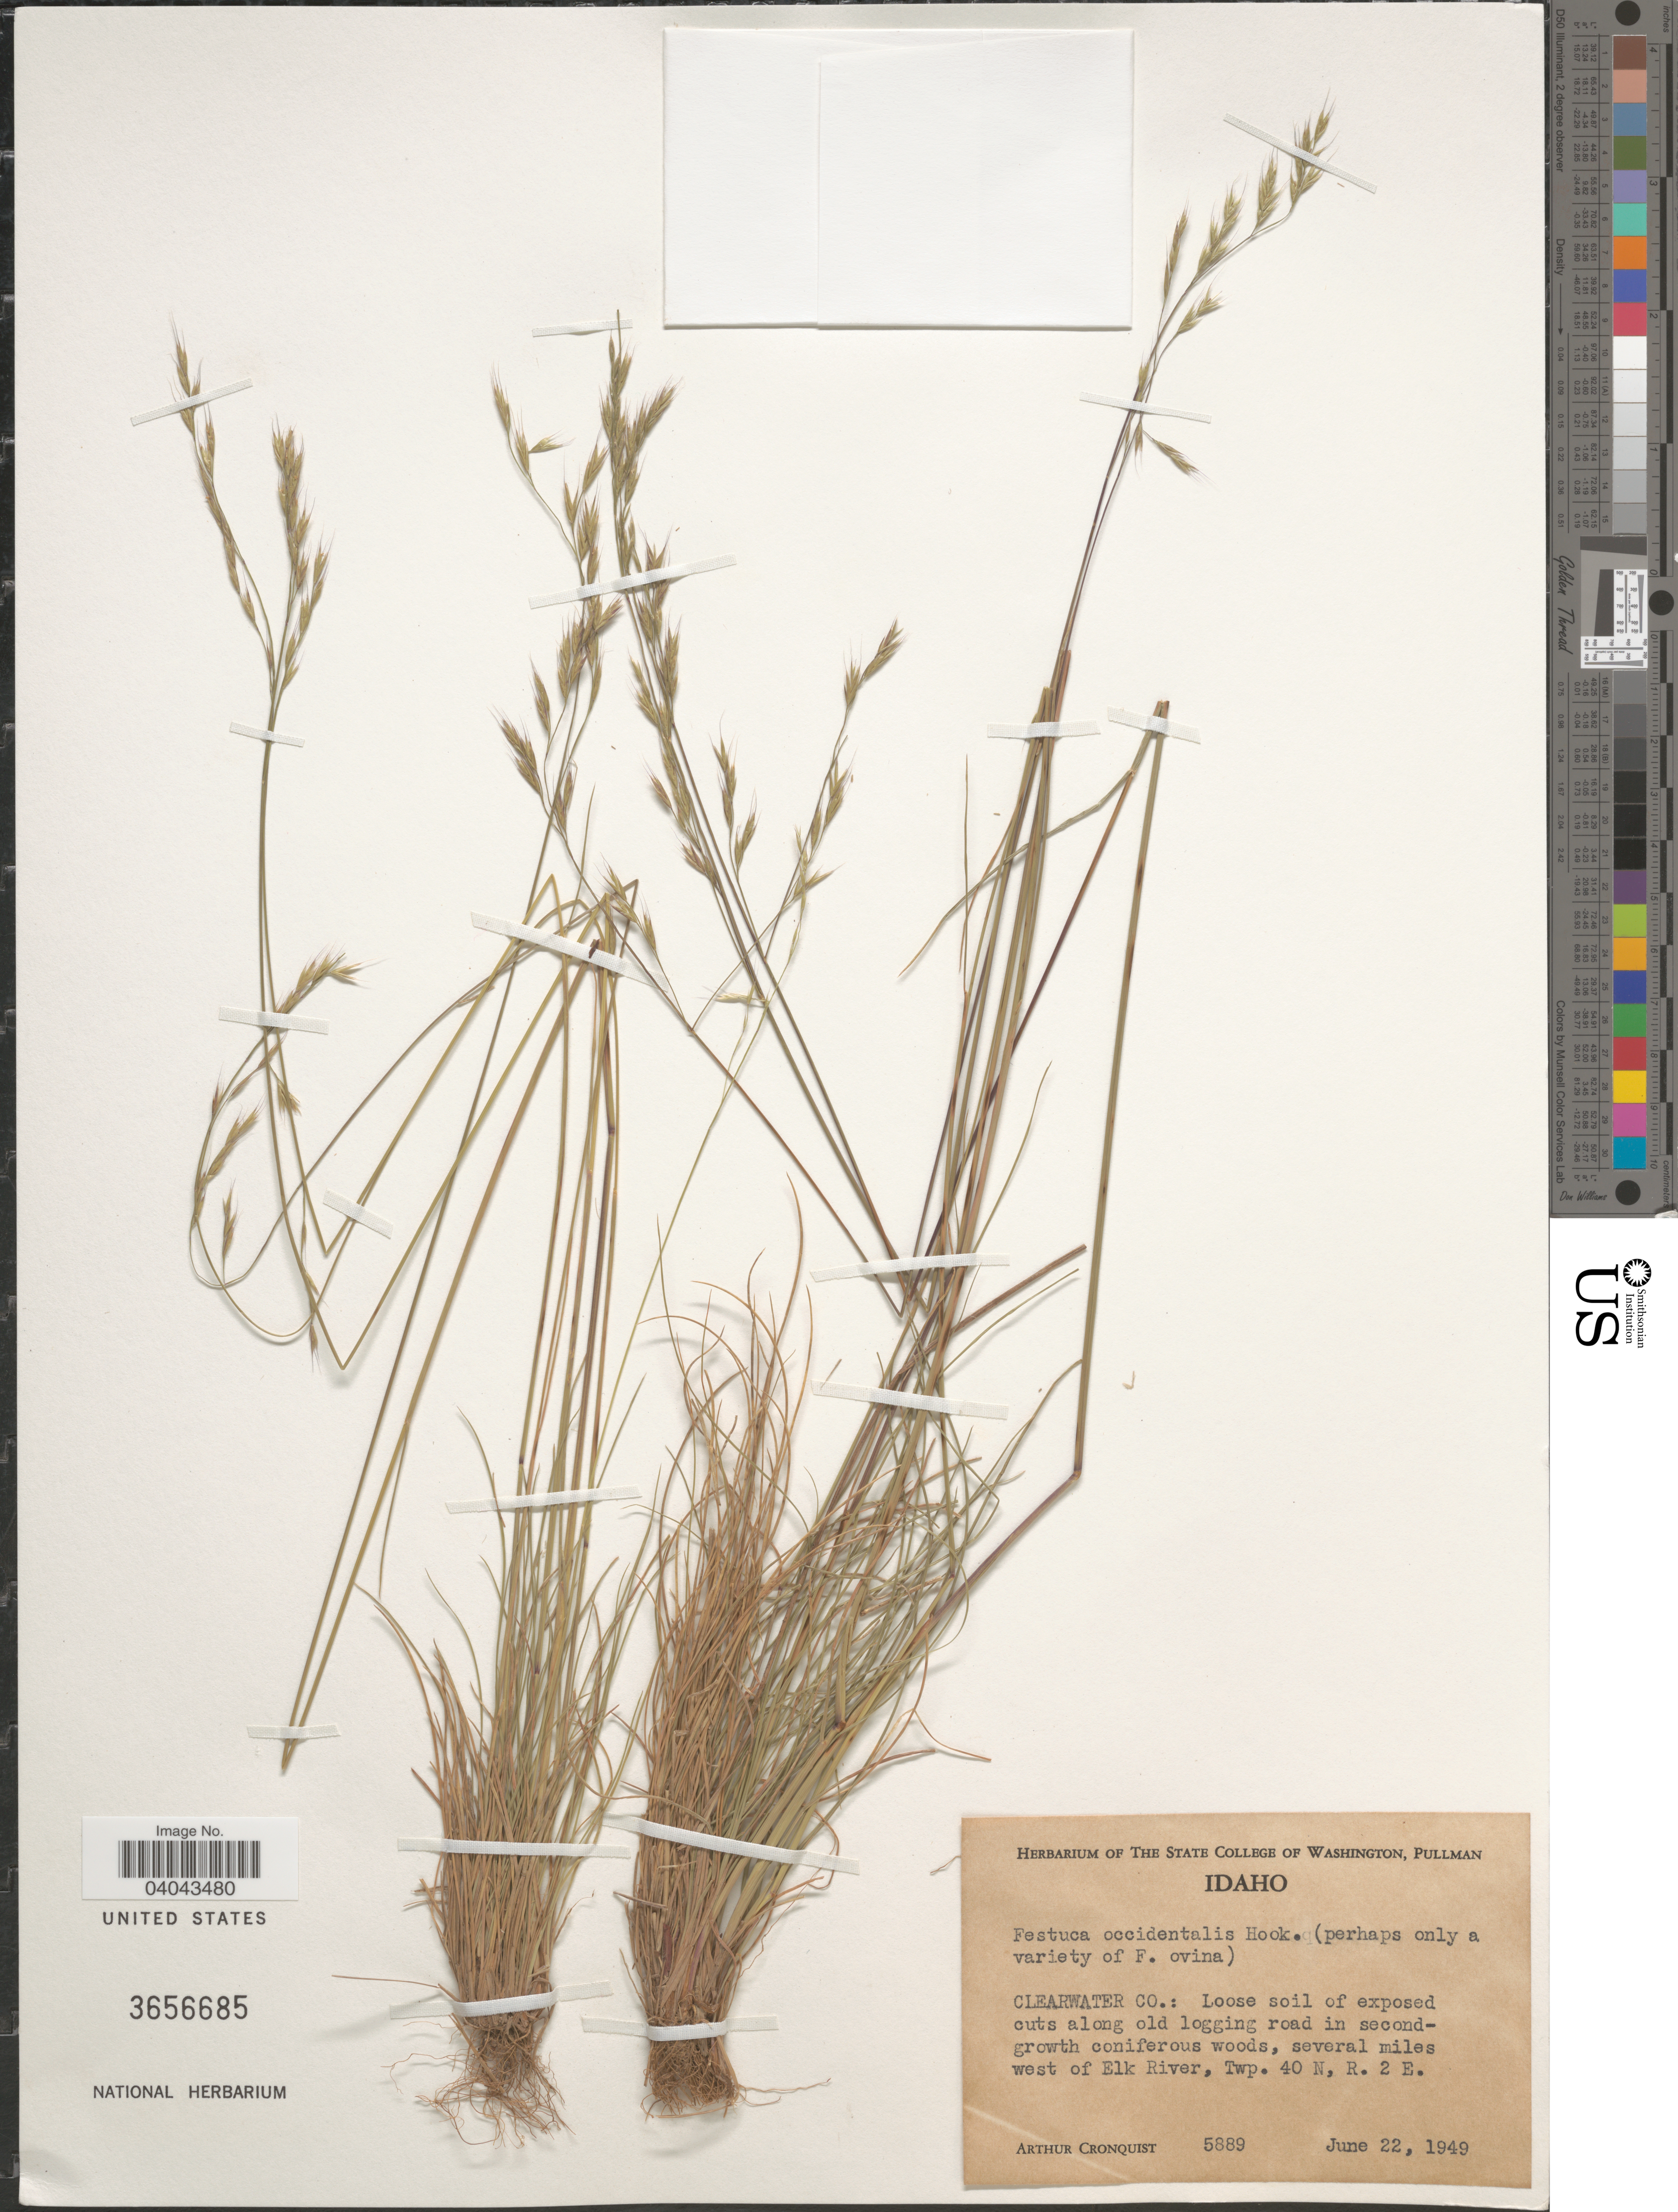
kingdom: Plantae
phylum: Tracheophyta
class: Liliopsida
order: Poales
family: Poaceae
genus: Festuca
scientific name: Festuca occidentalis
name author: Hook.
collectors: A. J. Cronquist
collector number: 5889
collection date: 1949-06-22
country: United States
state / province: Idaho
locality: Clearwater Co.: along old logging road in second-growth coniferous woods, several miles west of Elk River, Twp. 40 N, R. 2 E.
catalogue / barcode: US 3656685